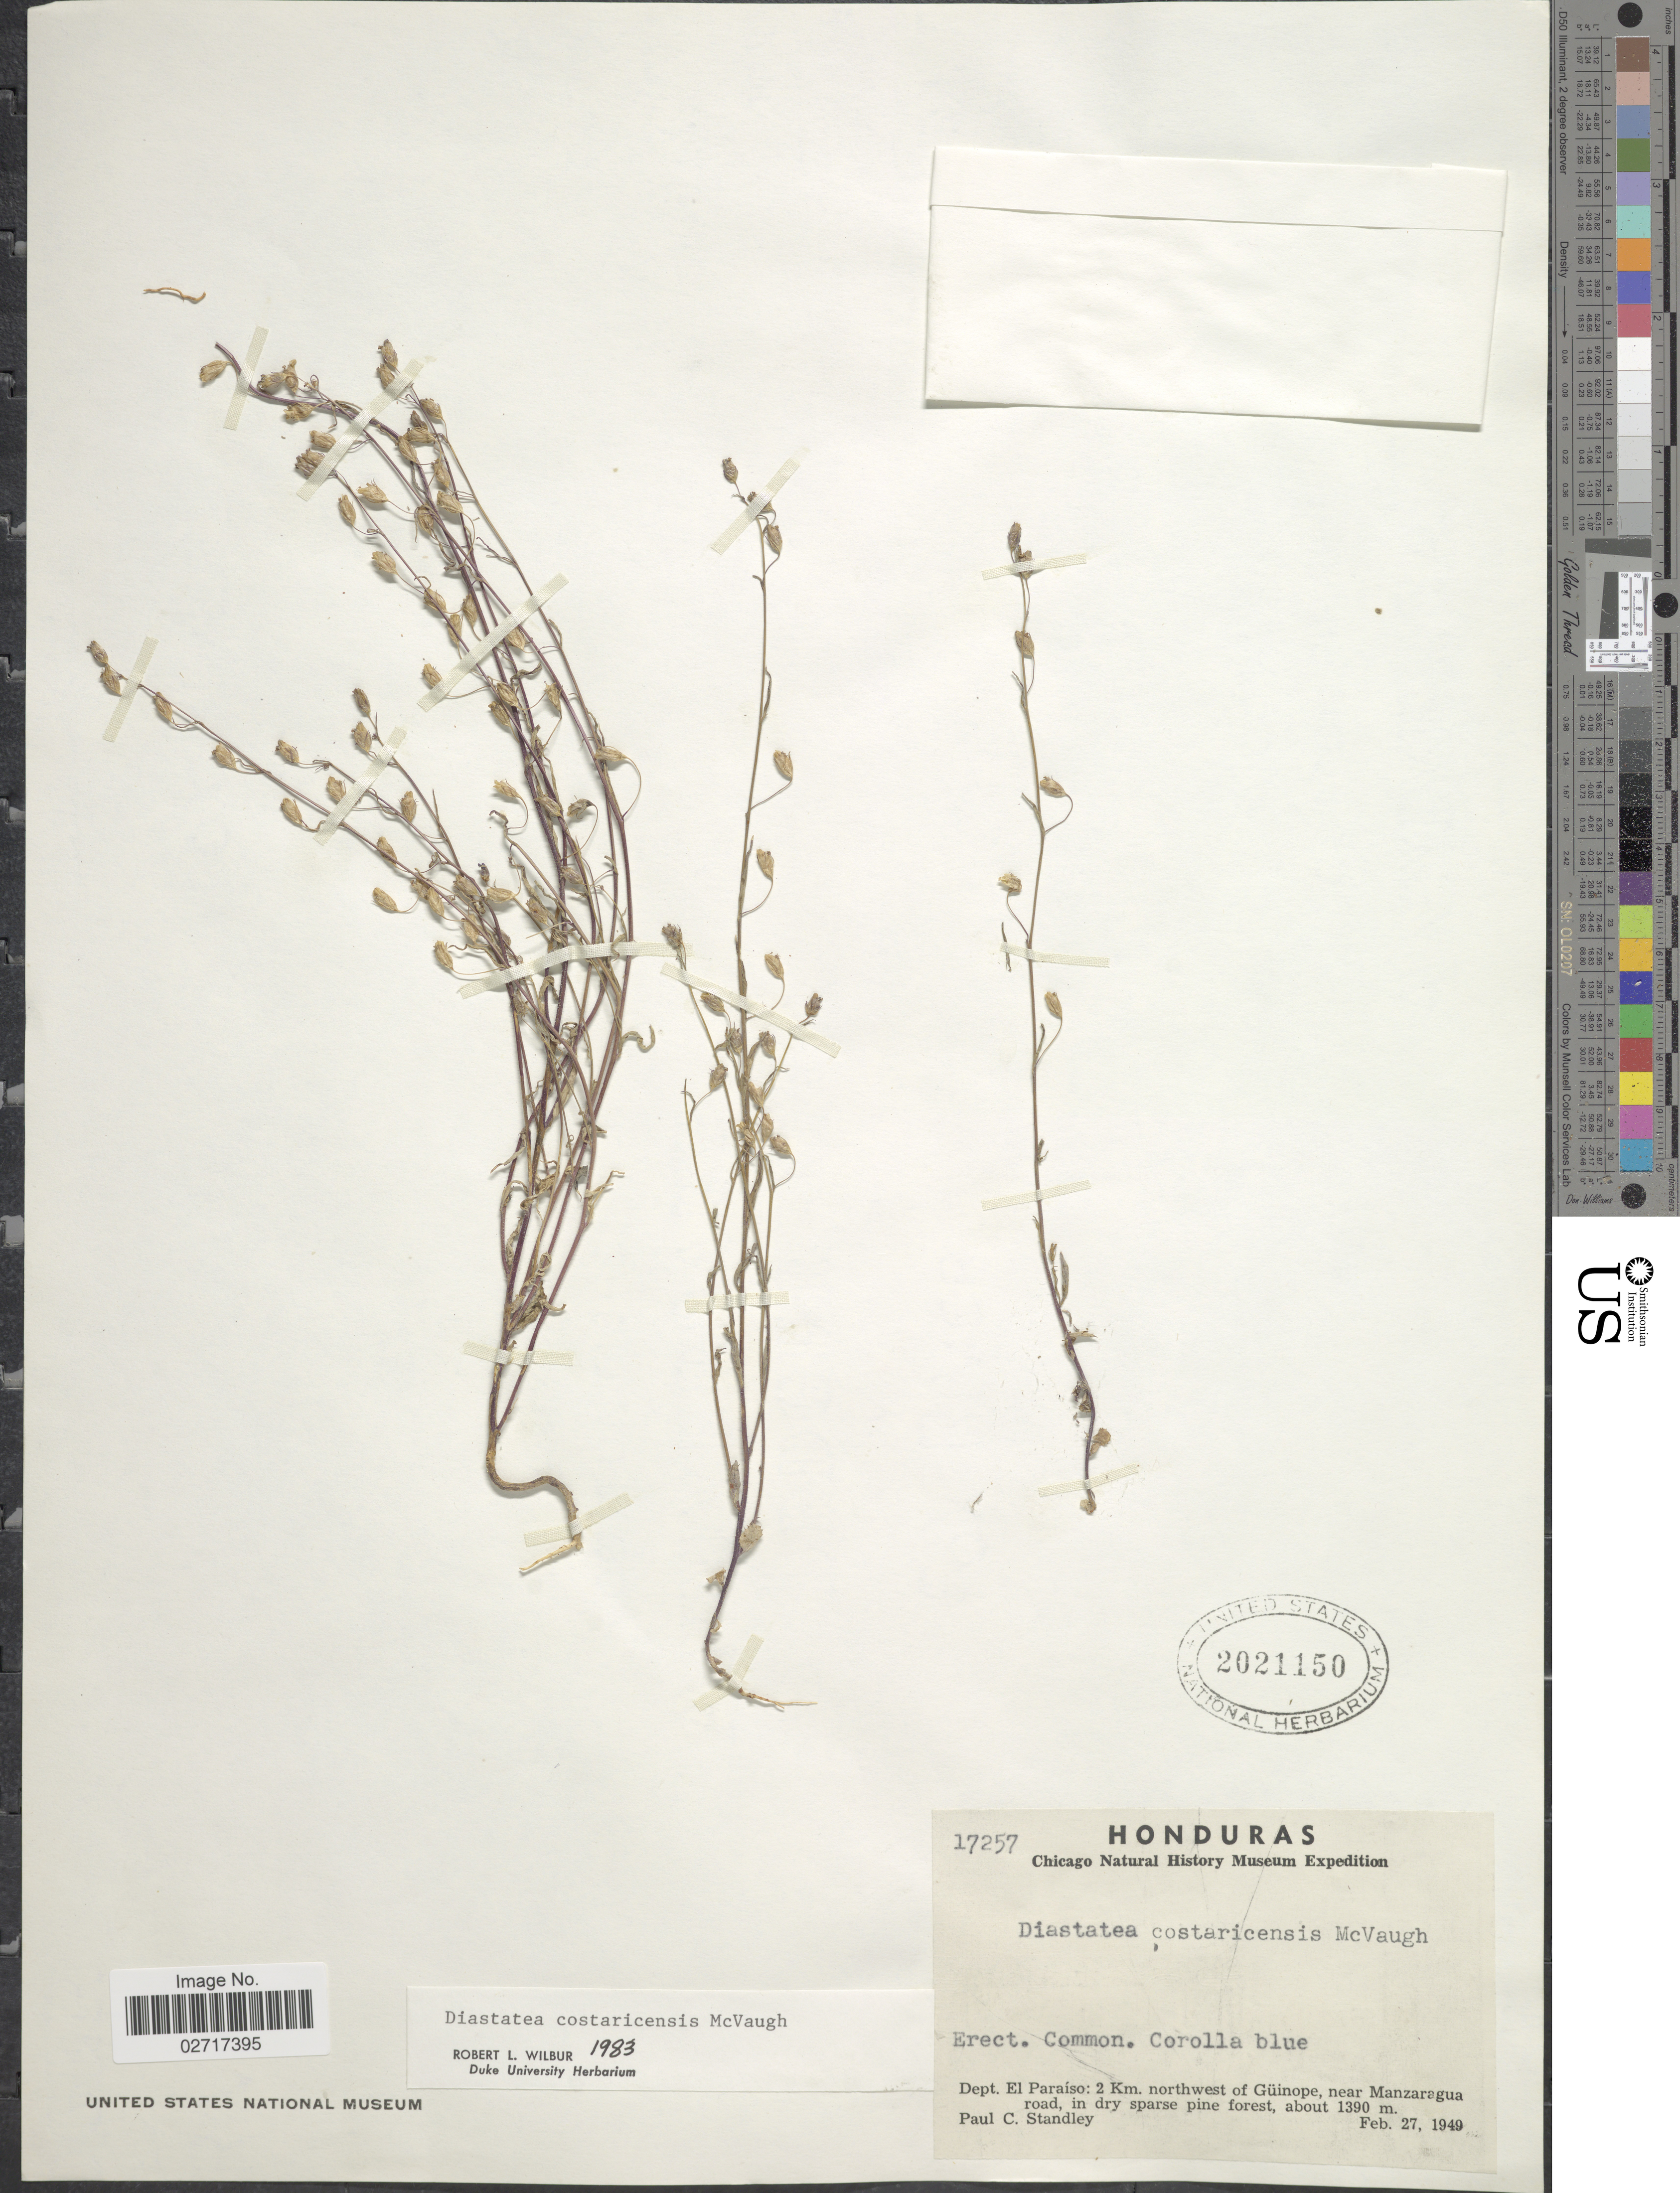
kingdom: Plantae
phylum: Tracheophyta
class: Magnoliopsida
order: Asterales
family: Campanulaceae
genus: Diastatea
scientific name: Diastatea costaricensis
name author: McVaugh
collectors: P. C. Standley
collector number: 17257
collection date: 1949-02-27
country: Honduras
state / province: El Paraíso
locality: Dept. El Paraíso: 2 Km. northwest of Güinope, near Manzaragua road.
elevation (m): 1390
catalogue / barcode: US 2021150